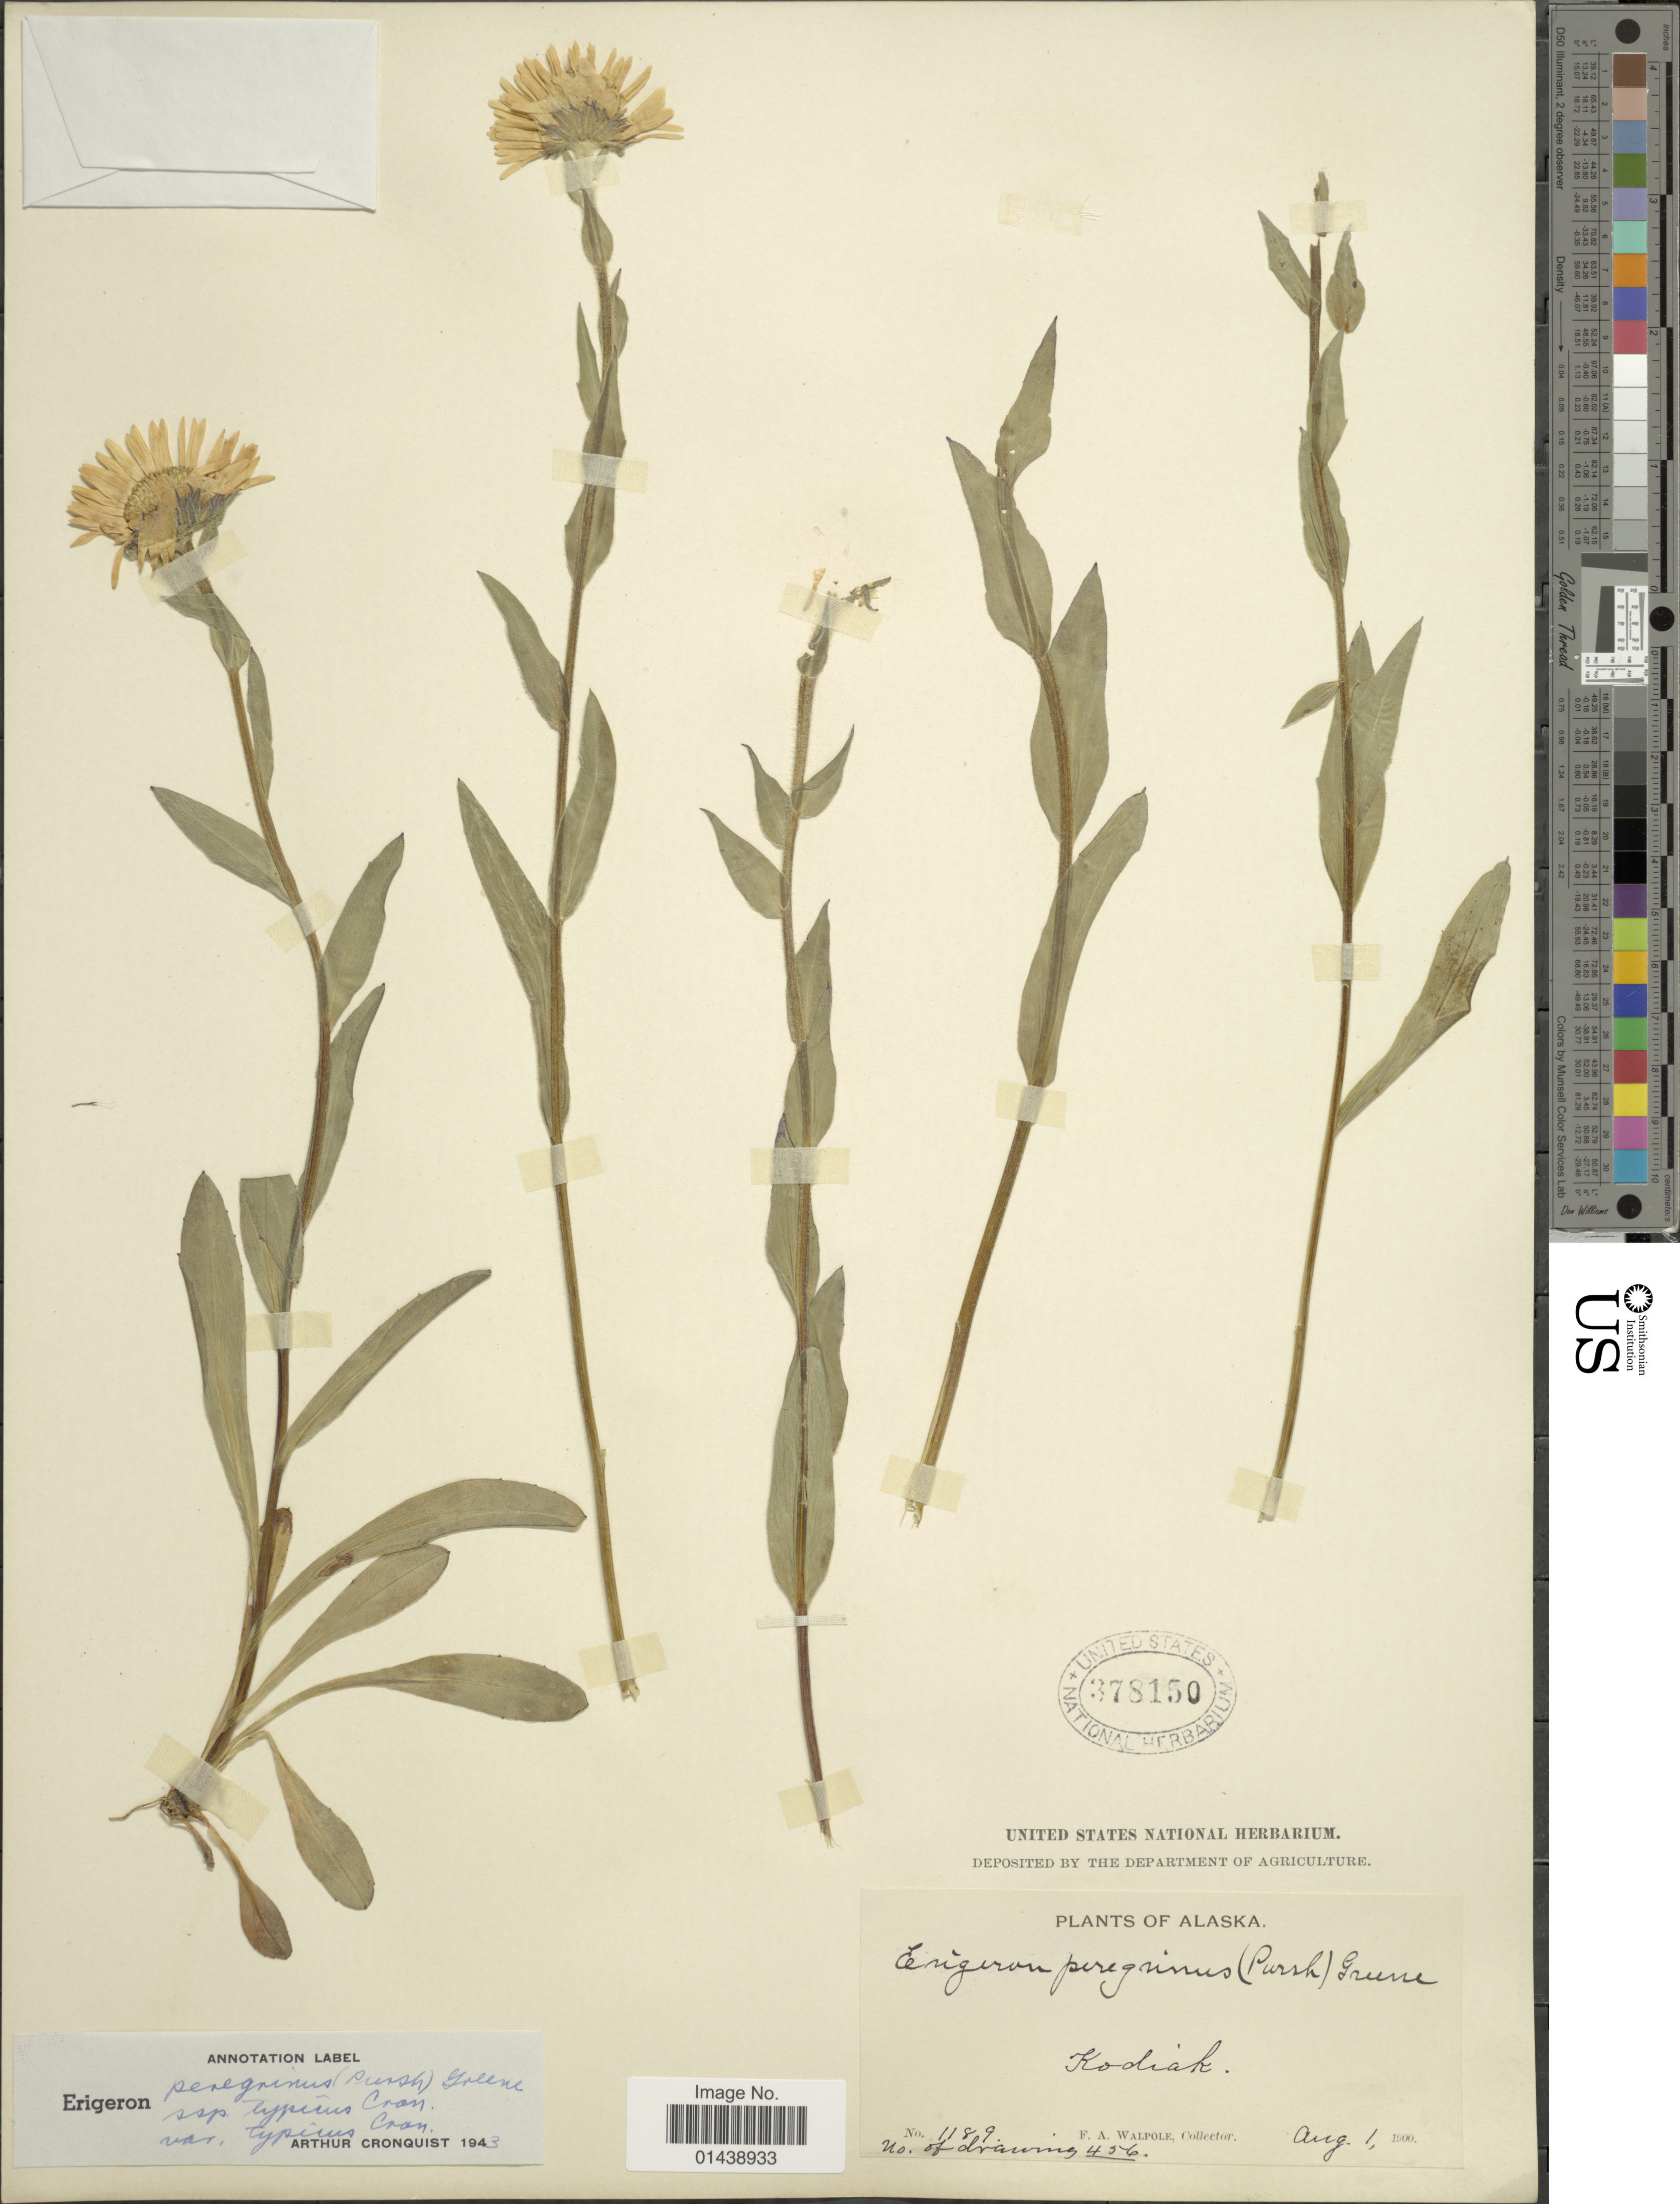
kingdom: Plantae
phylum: Tracheophyta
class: Magnoliopsida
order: Asterales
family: Asteraceae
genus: Erigeron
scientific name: Erigeron peregrinus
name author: (Banks ex Pursh) Greene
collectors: F. Walpole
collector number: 1189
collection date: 1900-08-01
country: United States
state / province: Alaska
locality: Kodiak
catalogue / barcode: US 378150